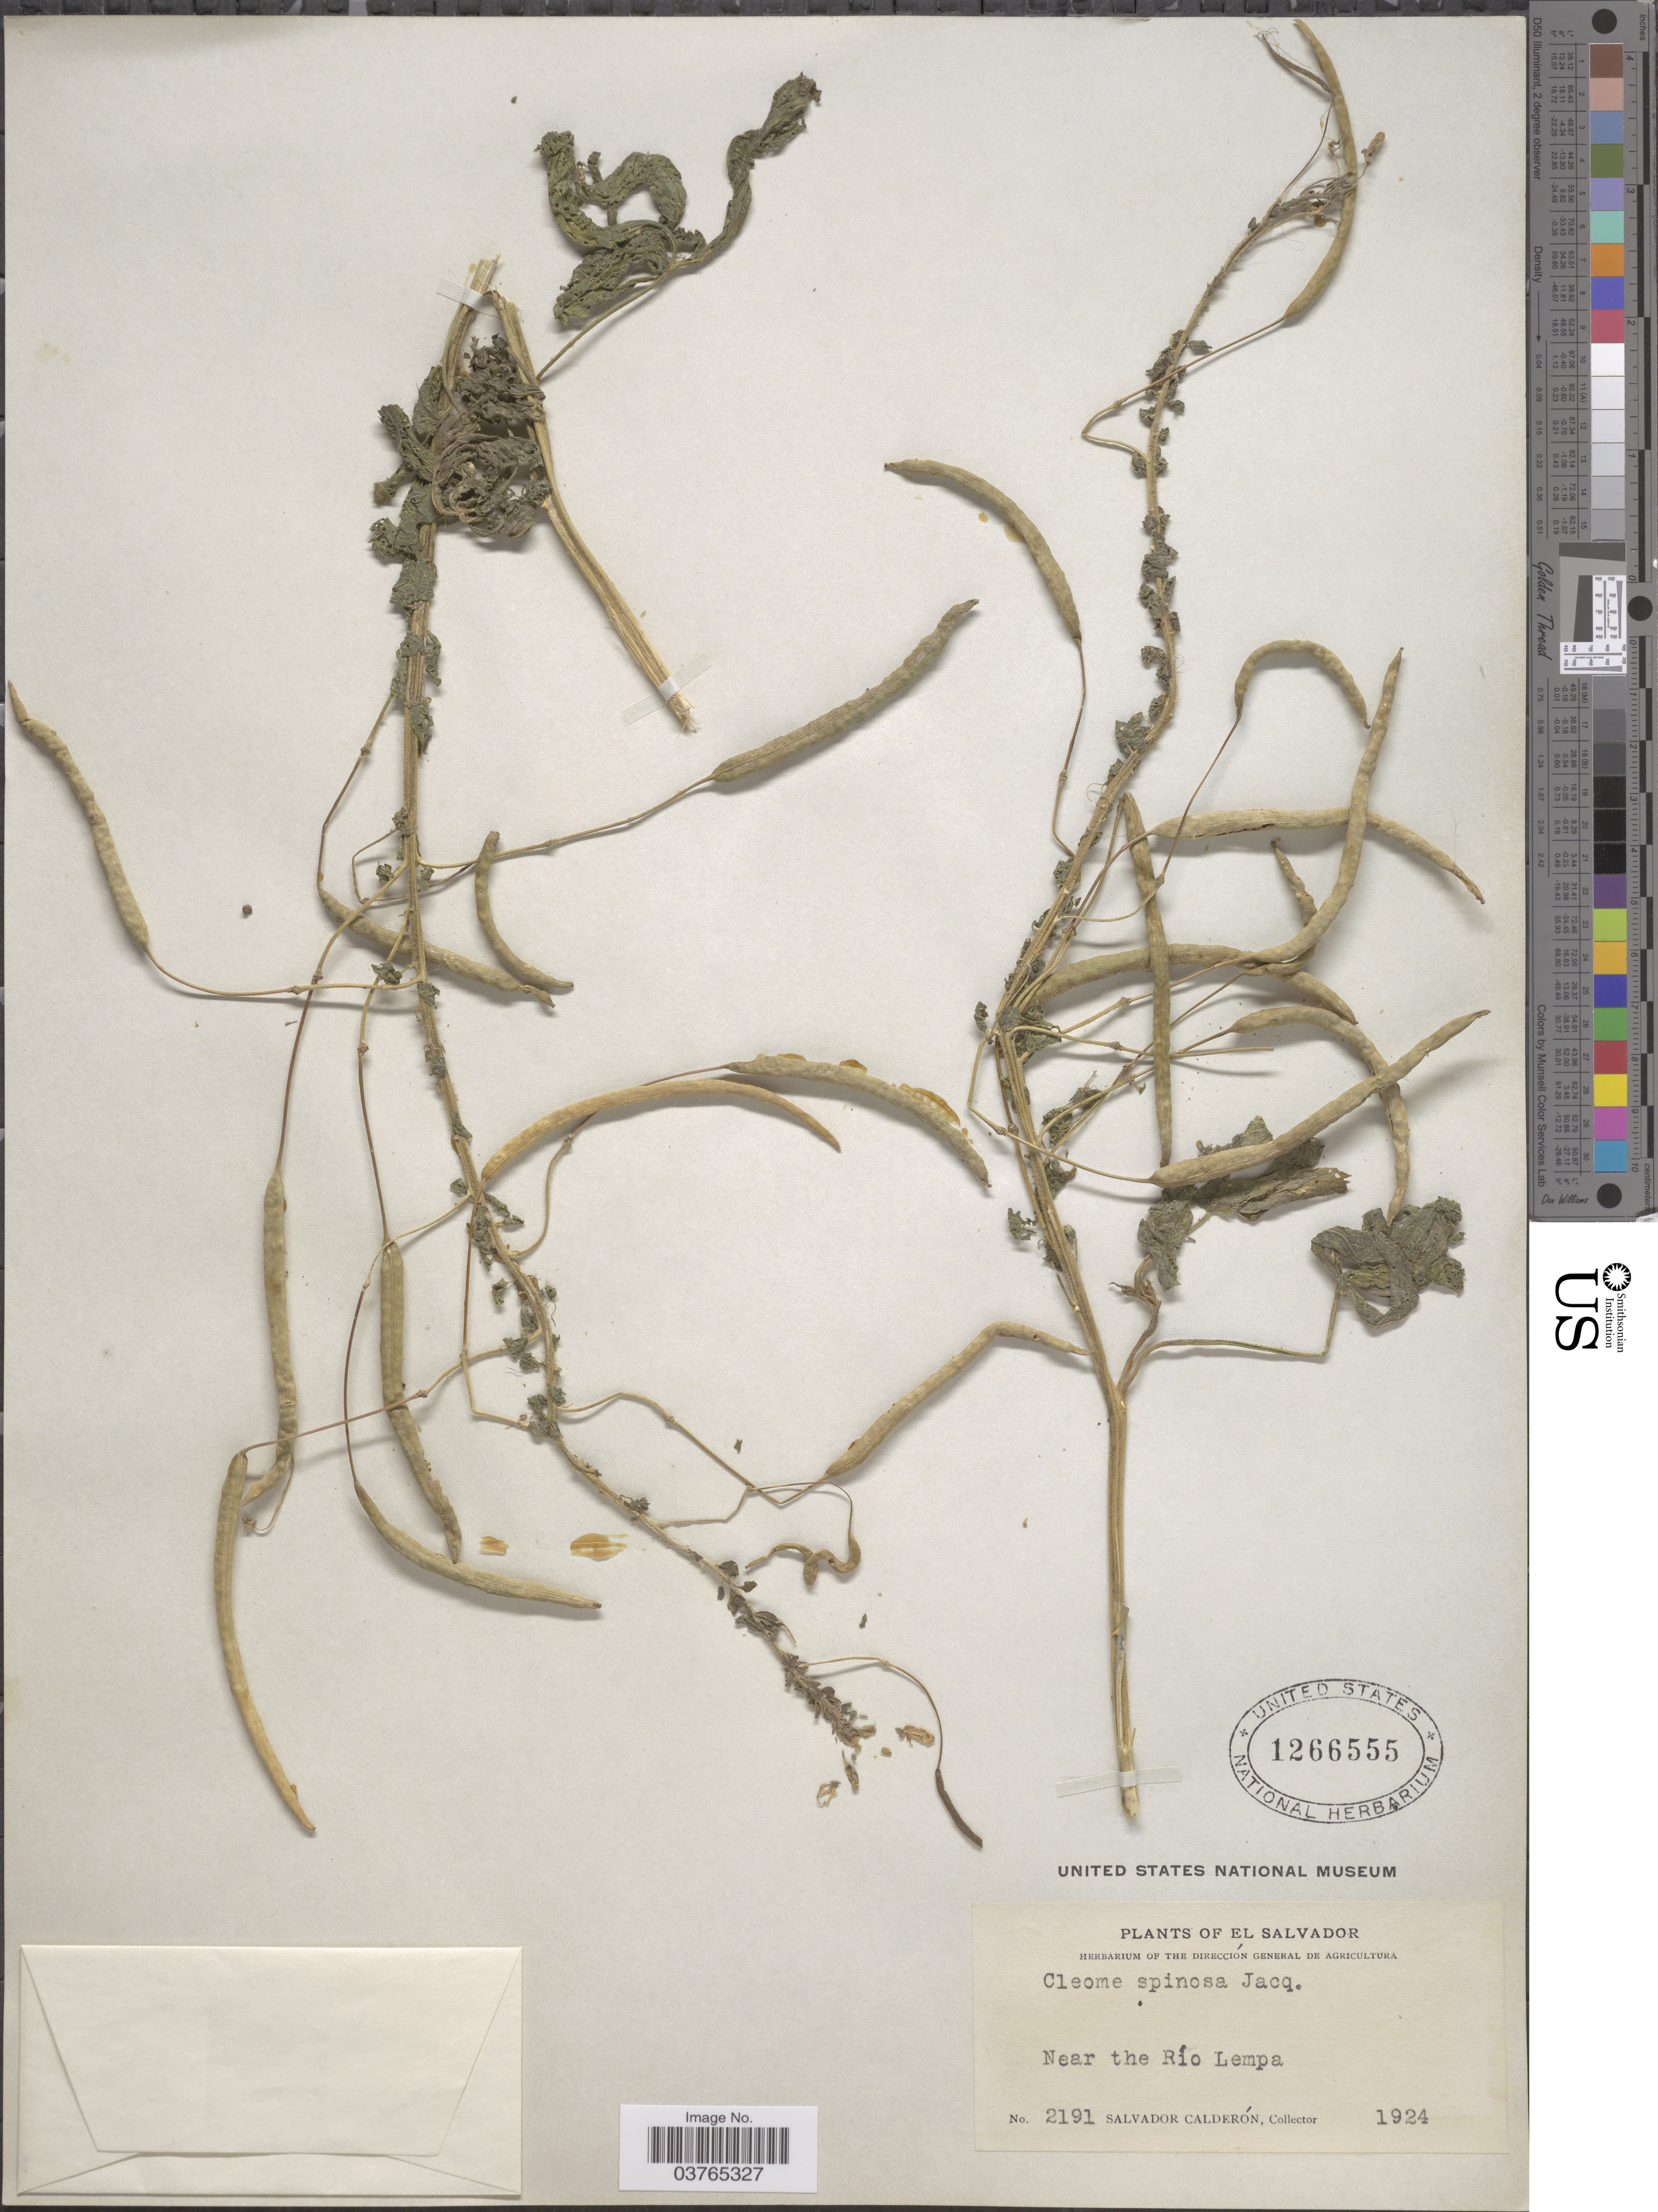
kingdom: Plantae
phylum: Tracheophyta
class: Magnoliopsida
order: Brassicales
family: Cleomaceae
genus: Tarenaya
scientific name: Tarenaya spinosa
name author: (Jacq.) Raf.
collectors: S. Calderón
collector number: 2191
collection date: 1924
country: El Salvador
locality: Near the Río Lempa.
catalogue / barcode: US 1266555